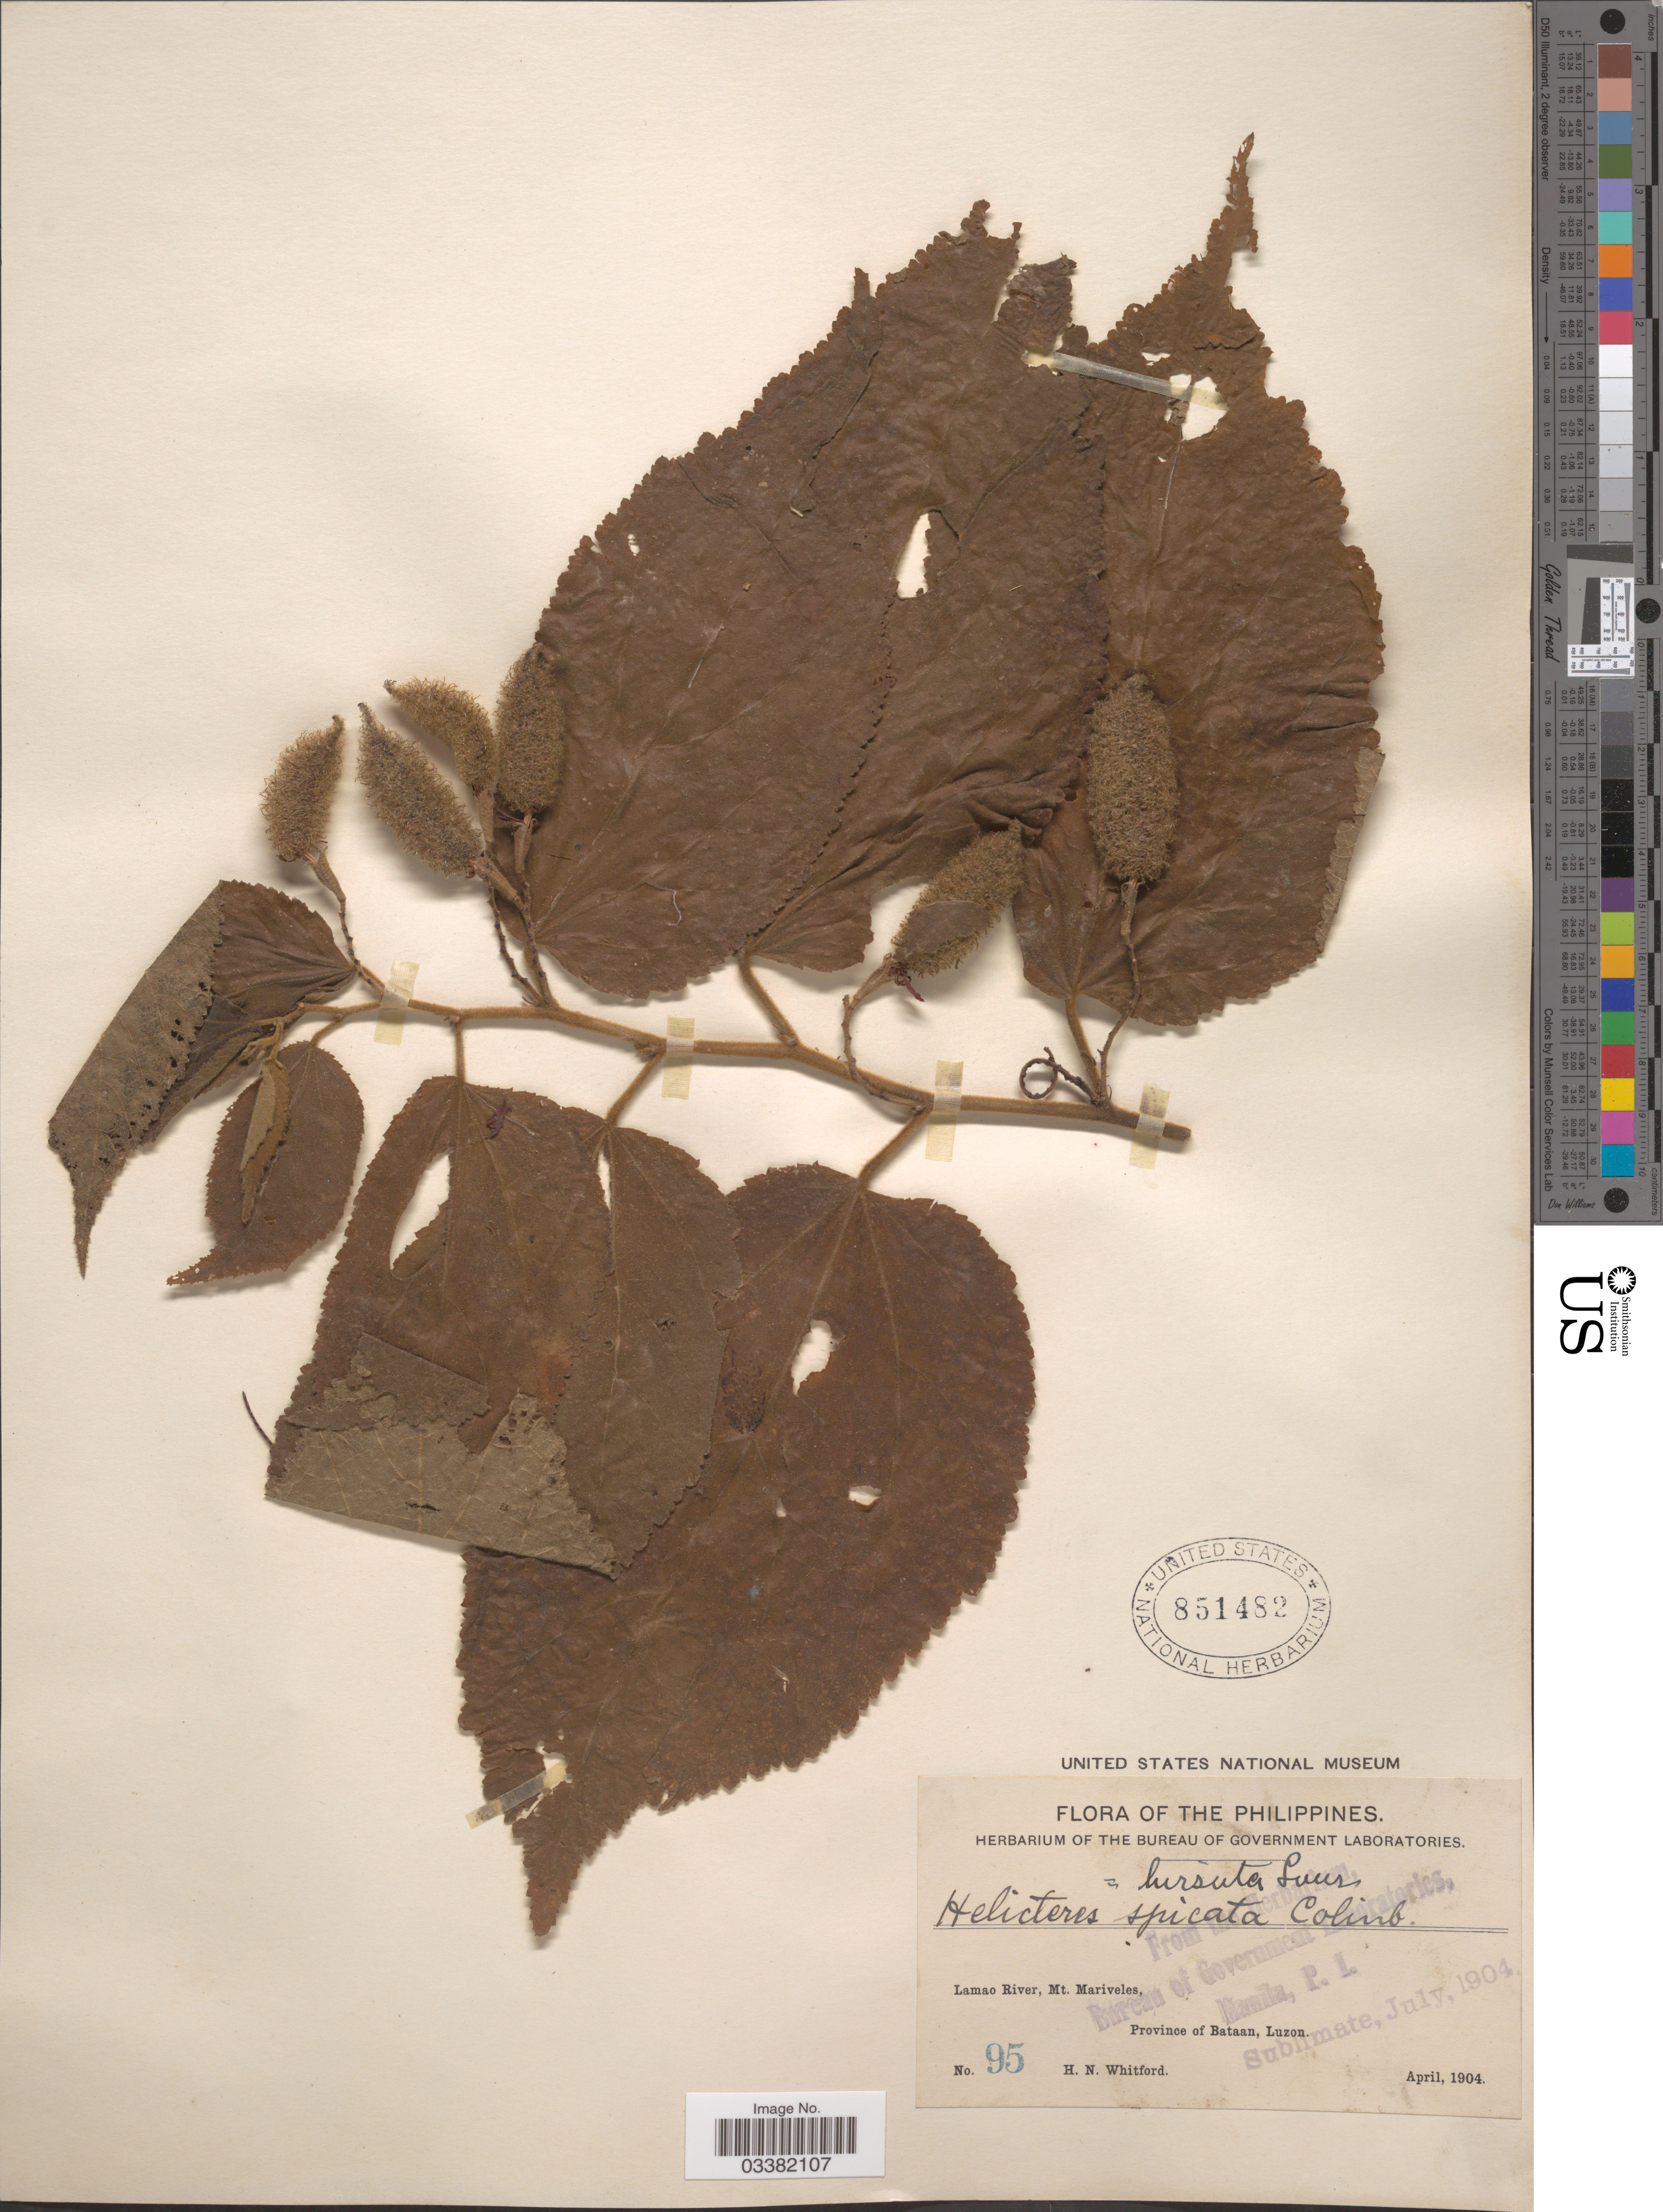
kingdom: Plantae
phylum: Tracheophyta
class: Magnoliopsida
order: Malvales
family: Malvaceae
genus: Helicteres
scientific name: Helicteres hirsuta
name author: Lour.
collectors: H. N. Whitford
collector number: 95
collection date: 1904-04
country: Philippines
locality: Lamao River, Mt. Mariveles, Province of Bataan, Luzon.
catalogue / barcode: US 851482